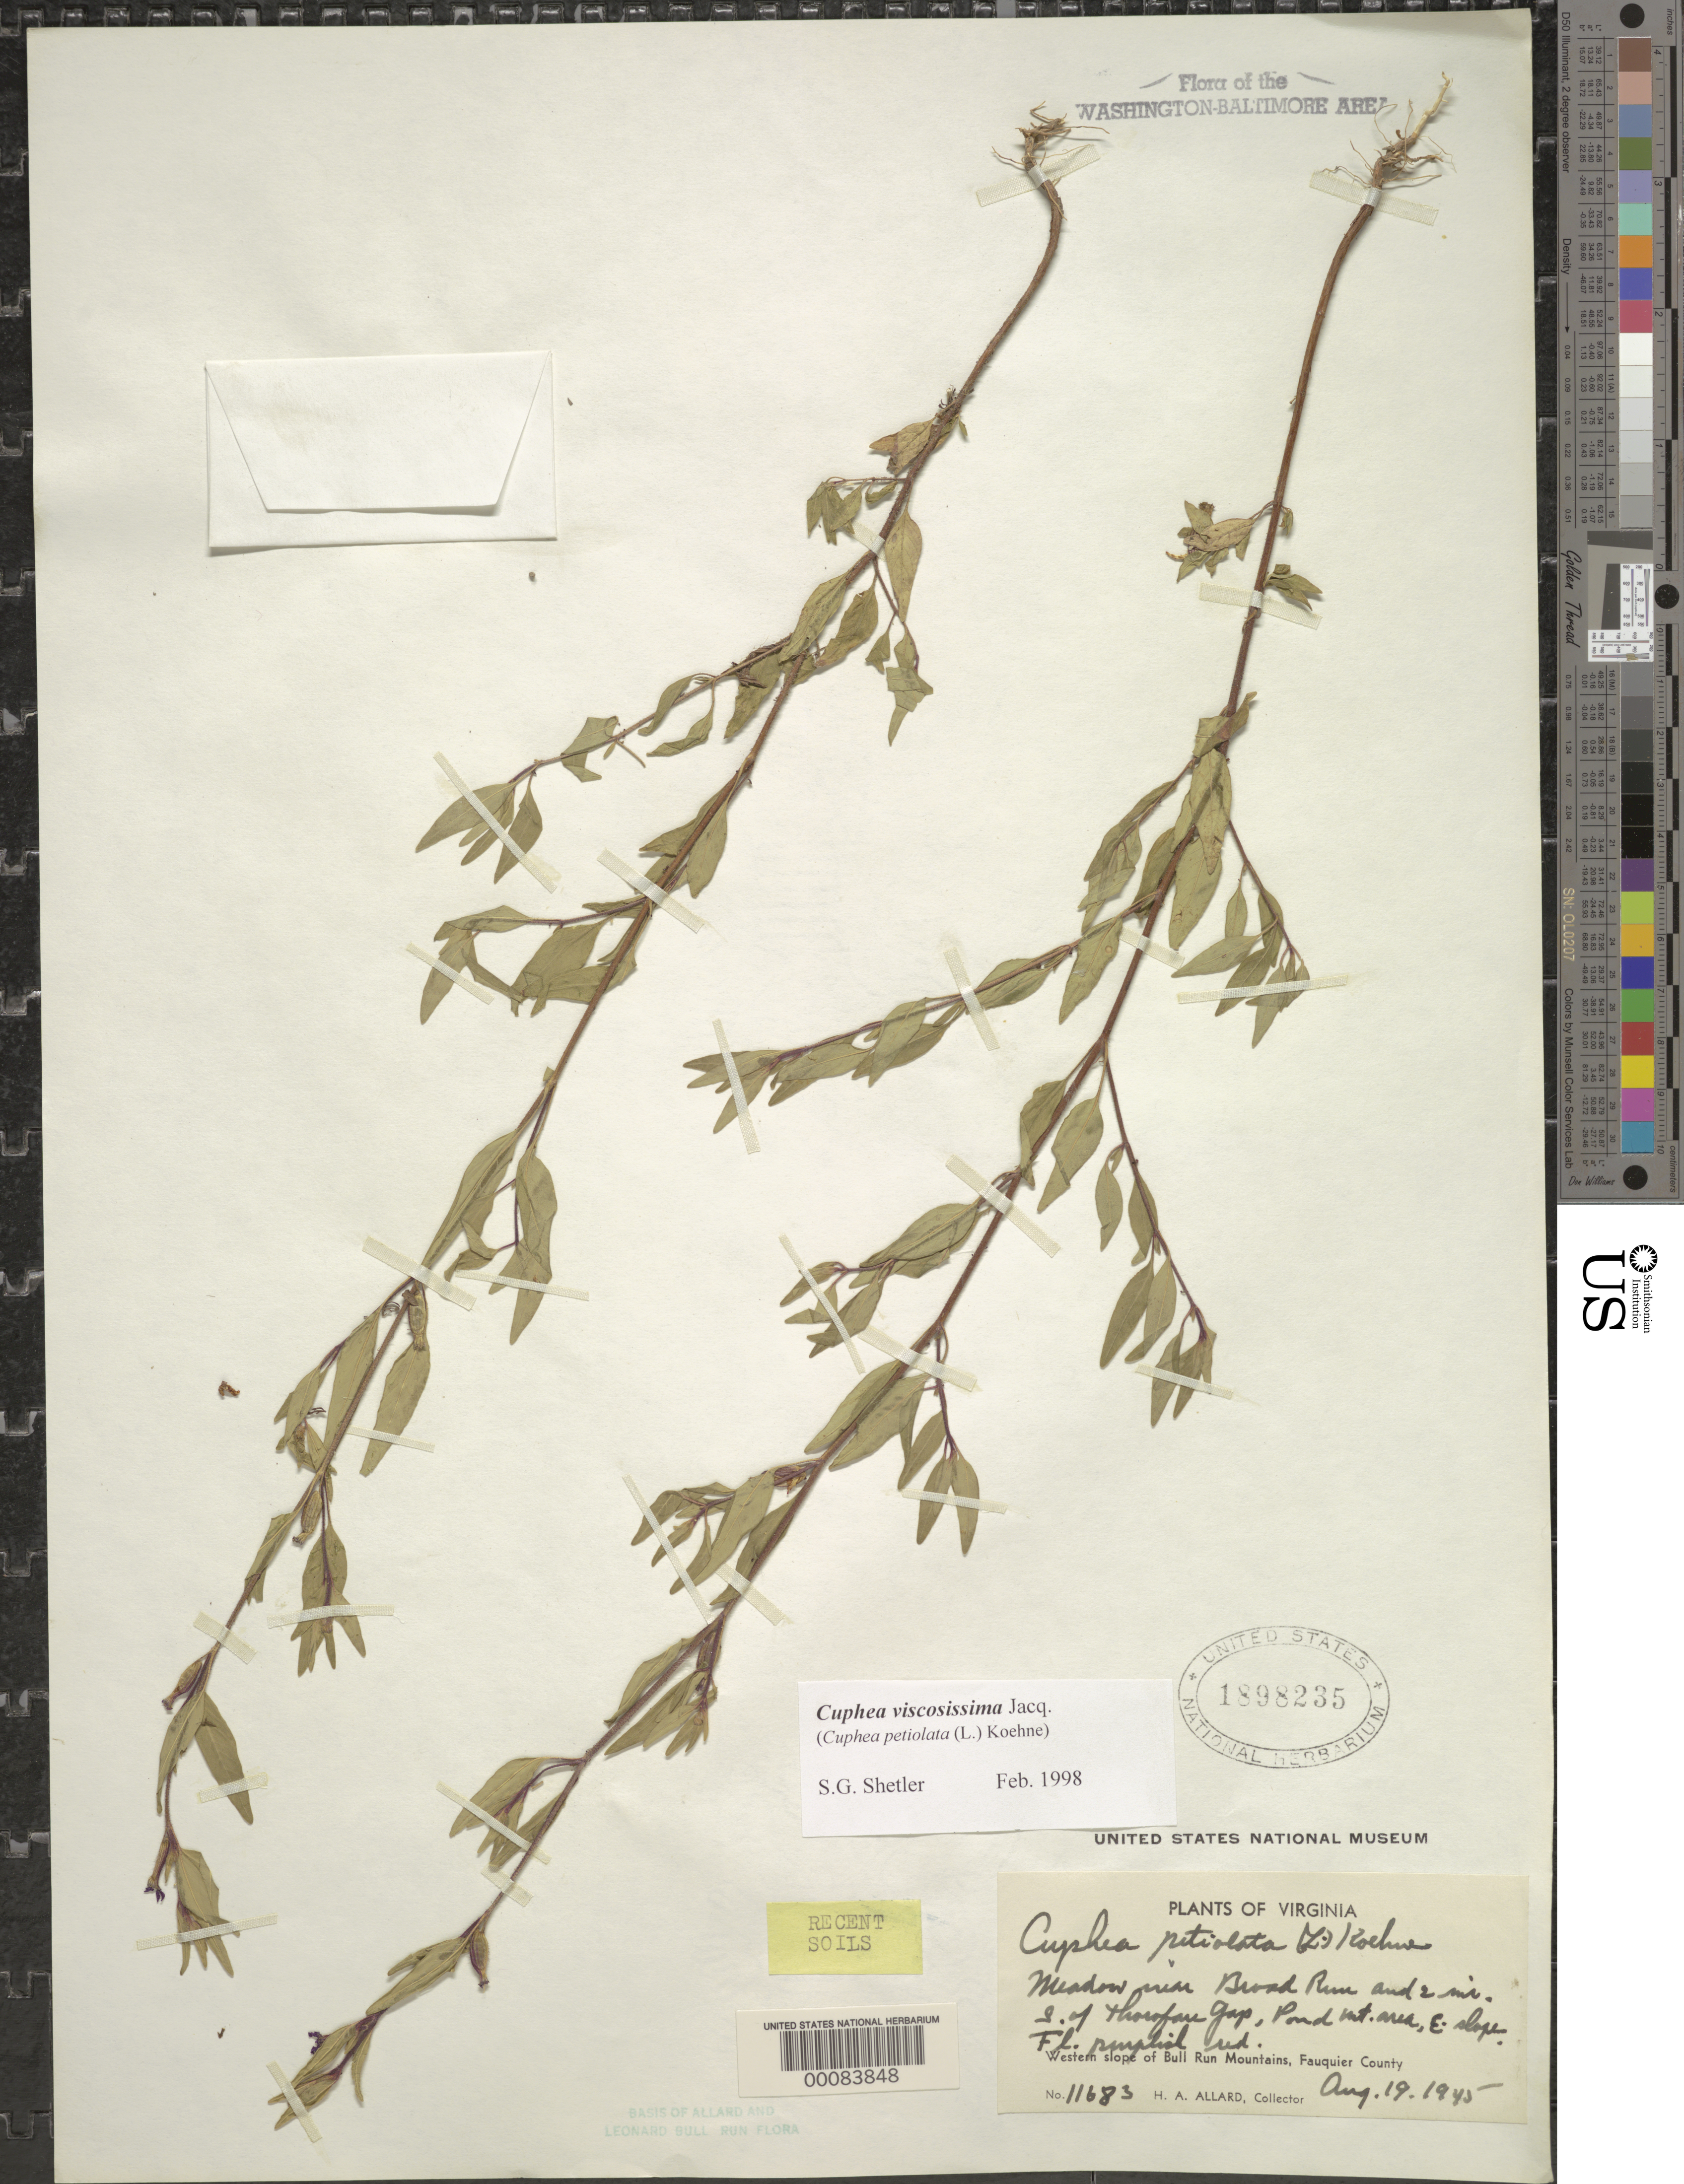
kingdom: Plantae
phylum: Tracheophyta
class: Magnoliopsida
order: Myrtales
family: Lythraceae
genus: Cuphea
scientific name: Cuphea viscosissima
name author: Jacq.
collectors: H. A. Allard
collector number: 11683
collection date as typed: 19 Aug 1945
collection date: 1945-08-19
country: United States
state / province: Virginia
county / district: Fauquier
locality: Bull Run Mountains Bull Run Mts.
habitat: Meadow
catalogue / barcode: US 1898235